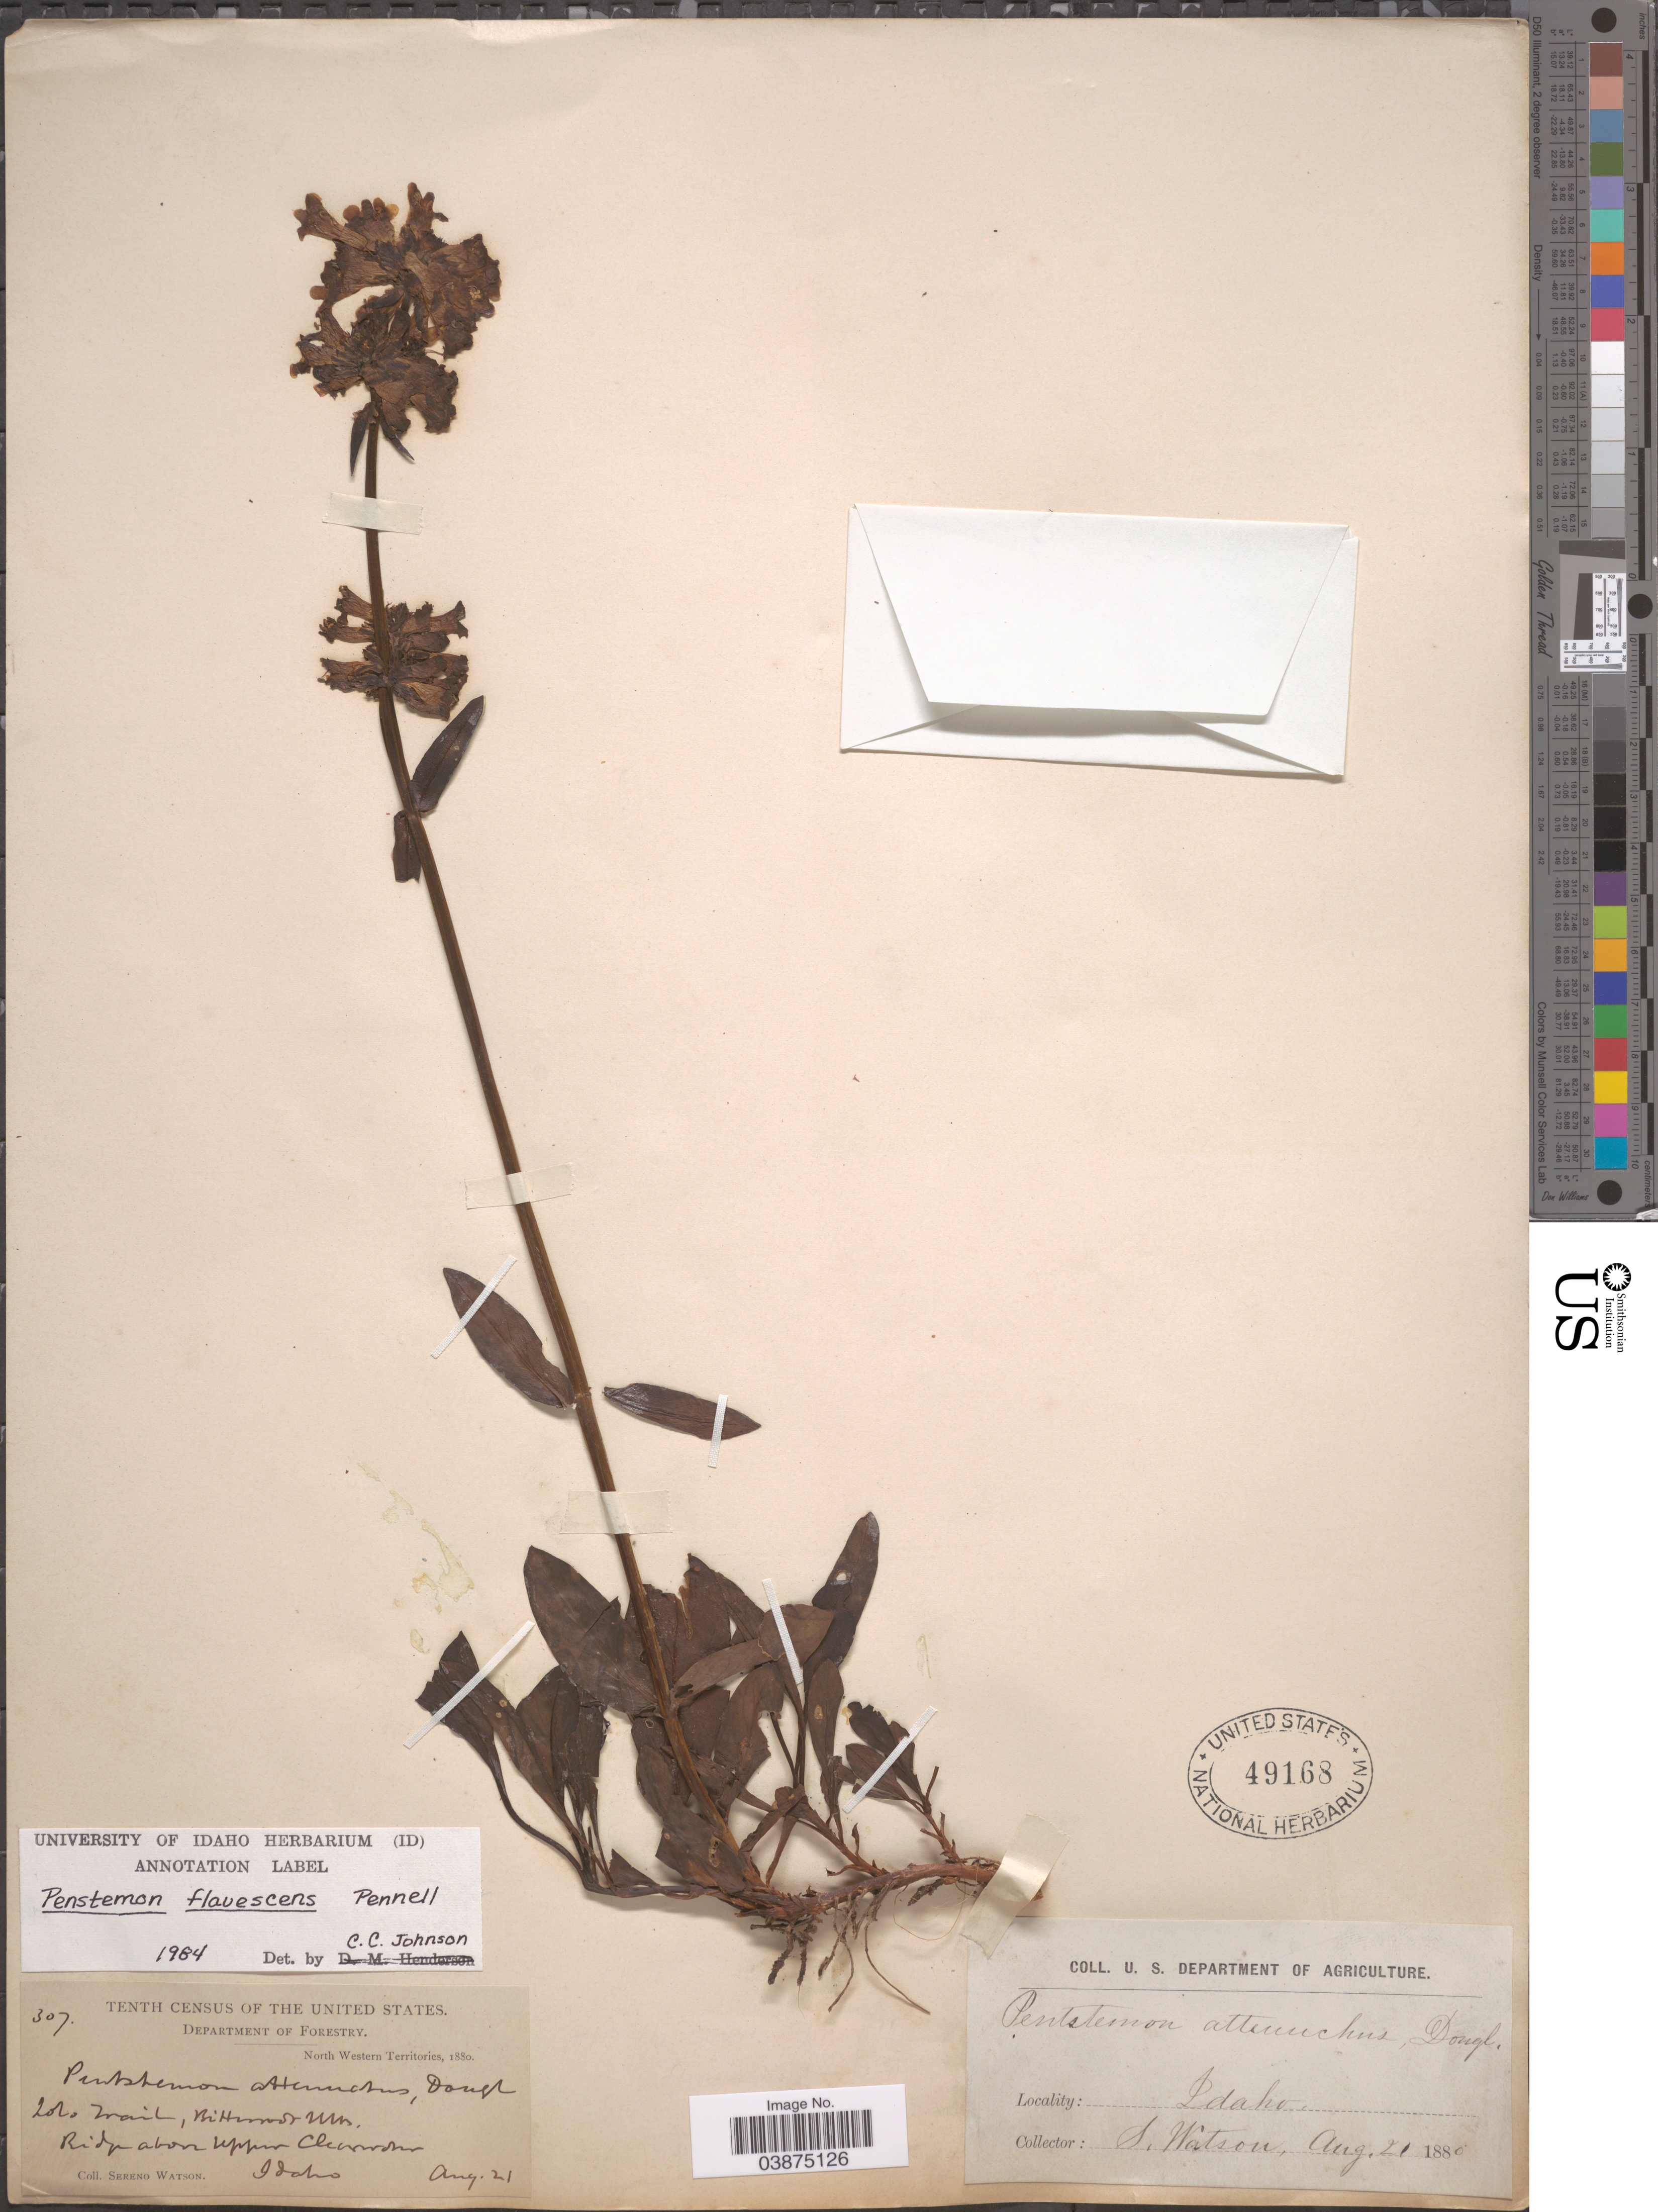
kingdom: Plantae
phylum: Tracheophyta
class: Magnoliopsida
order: Lamiales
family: Plantaginaceae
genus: Penstemon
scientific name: Penstemon flavescens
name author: Pennell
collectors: S. Watson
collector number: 307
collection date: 1880-08-21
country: United States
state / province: Idaho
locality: Tenth Census of the United States. [unsure placement] North Western Territories. Lolo Trail, Bitterroot Mts. Ridge above Upper Clearwater.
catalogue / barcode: US 49168